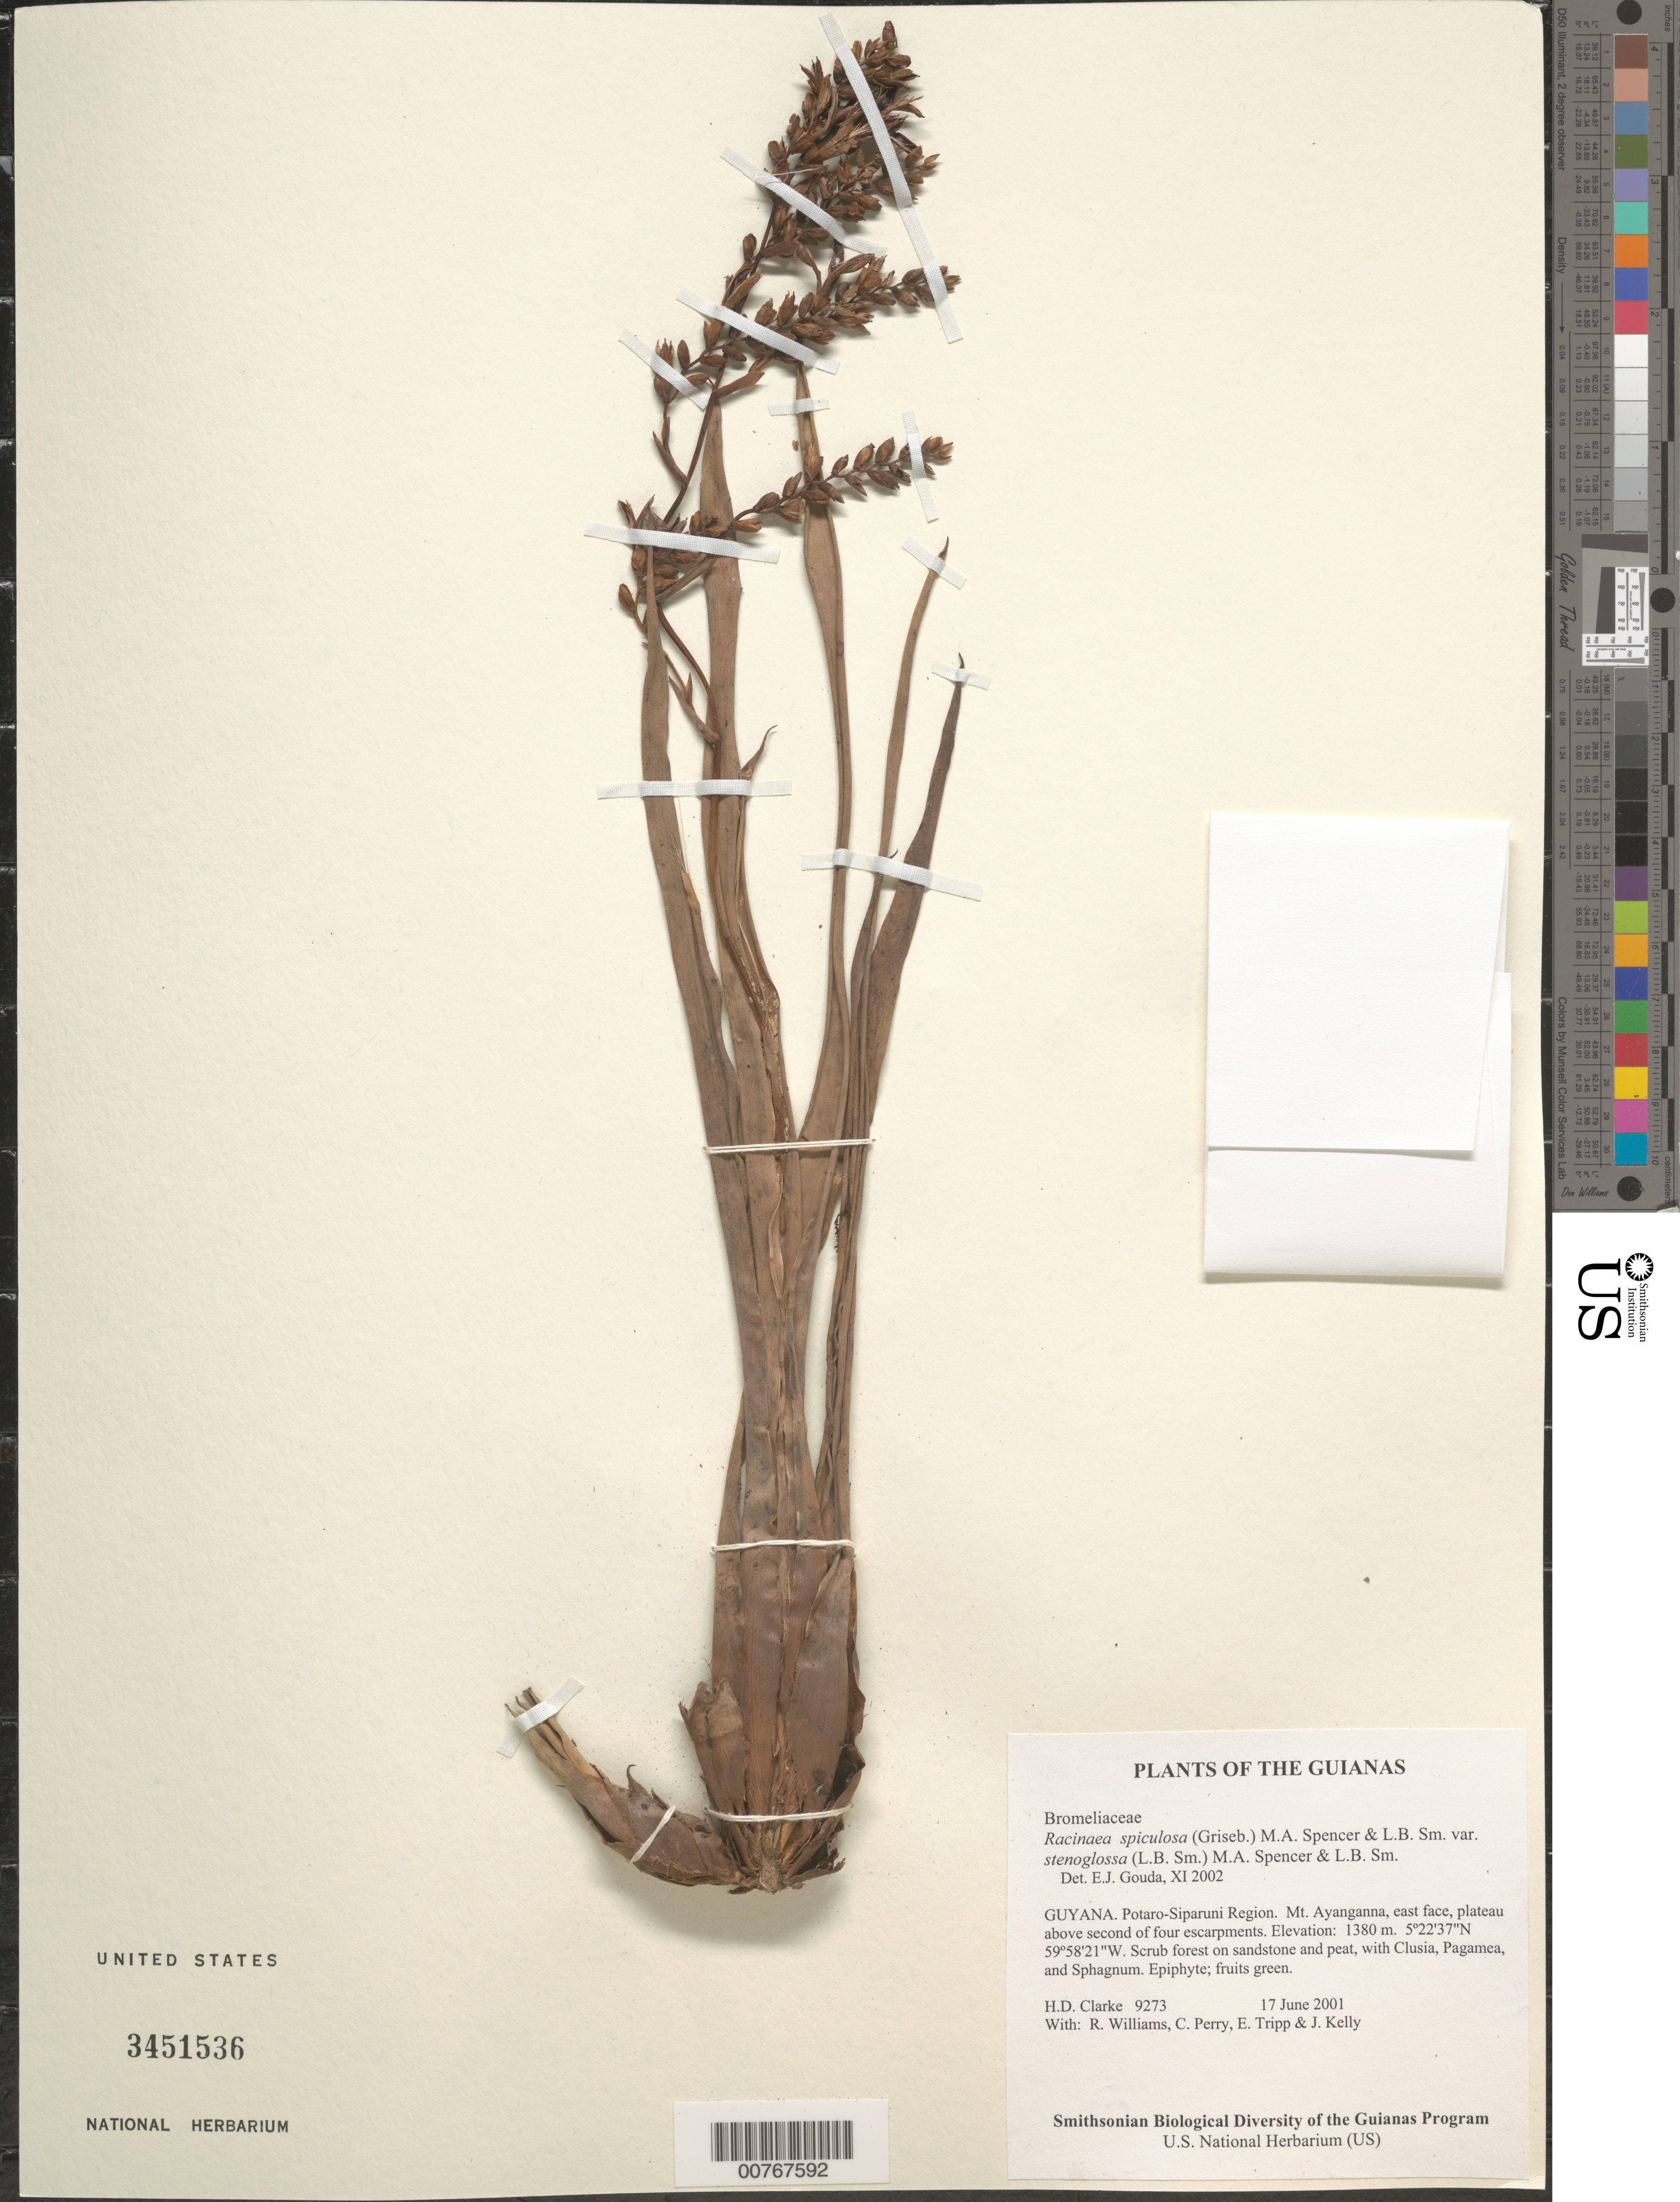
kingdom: Plantae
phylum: Tracheophyta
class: Liliopsida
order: Poales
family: Bromeliaceae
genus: Racinaea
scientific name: Racinaea spiculosa var. stenoglossa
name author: (L.B. Sm.) M.A. Spencer & L.B. Sm.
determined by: Gouda, E. J.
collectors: H. D. Clarke, R. Williams, C. Perry, E. Tripp & J. Kelly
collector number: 9273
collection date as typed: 17 June 2001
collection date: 2001-06-17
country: Guyana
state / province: Potaro-Siparuni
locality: Mt. Ayanganna, east face, plateau above second of four escarpments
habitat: Scrub forest on sandstone and peat, with Clusia, Pagamea, and Sphagnum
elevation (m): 1380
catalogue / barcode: US 3451536